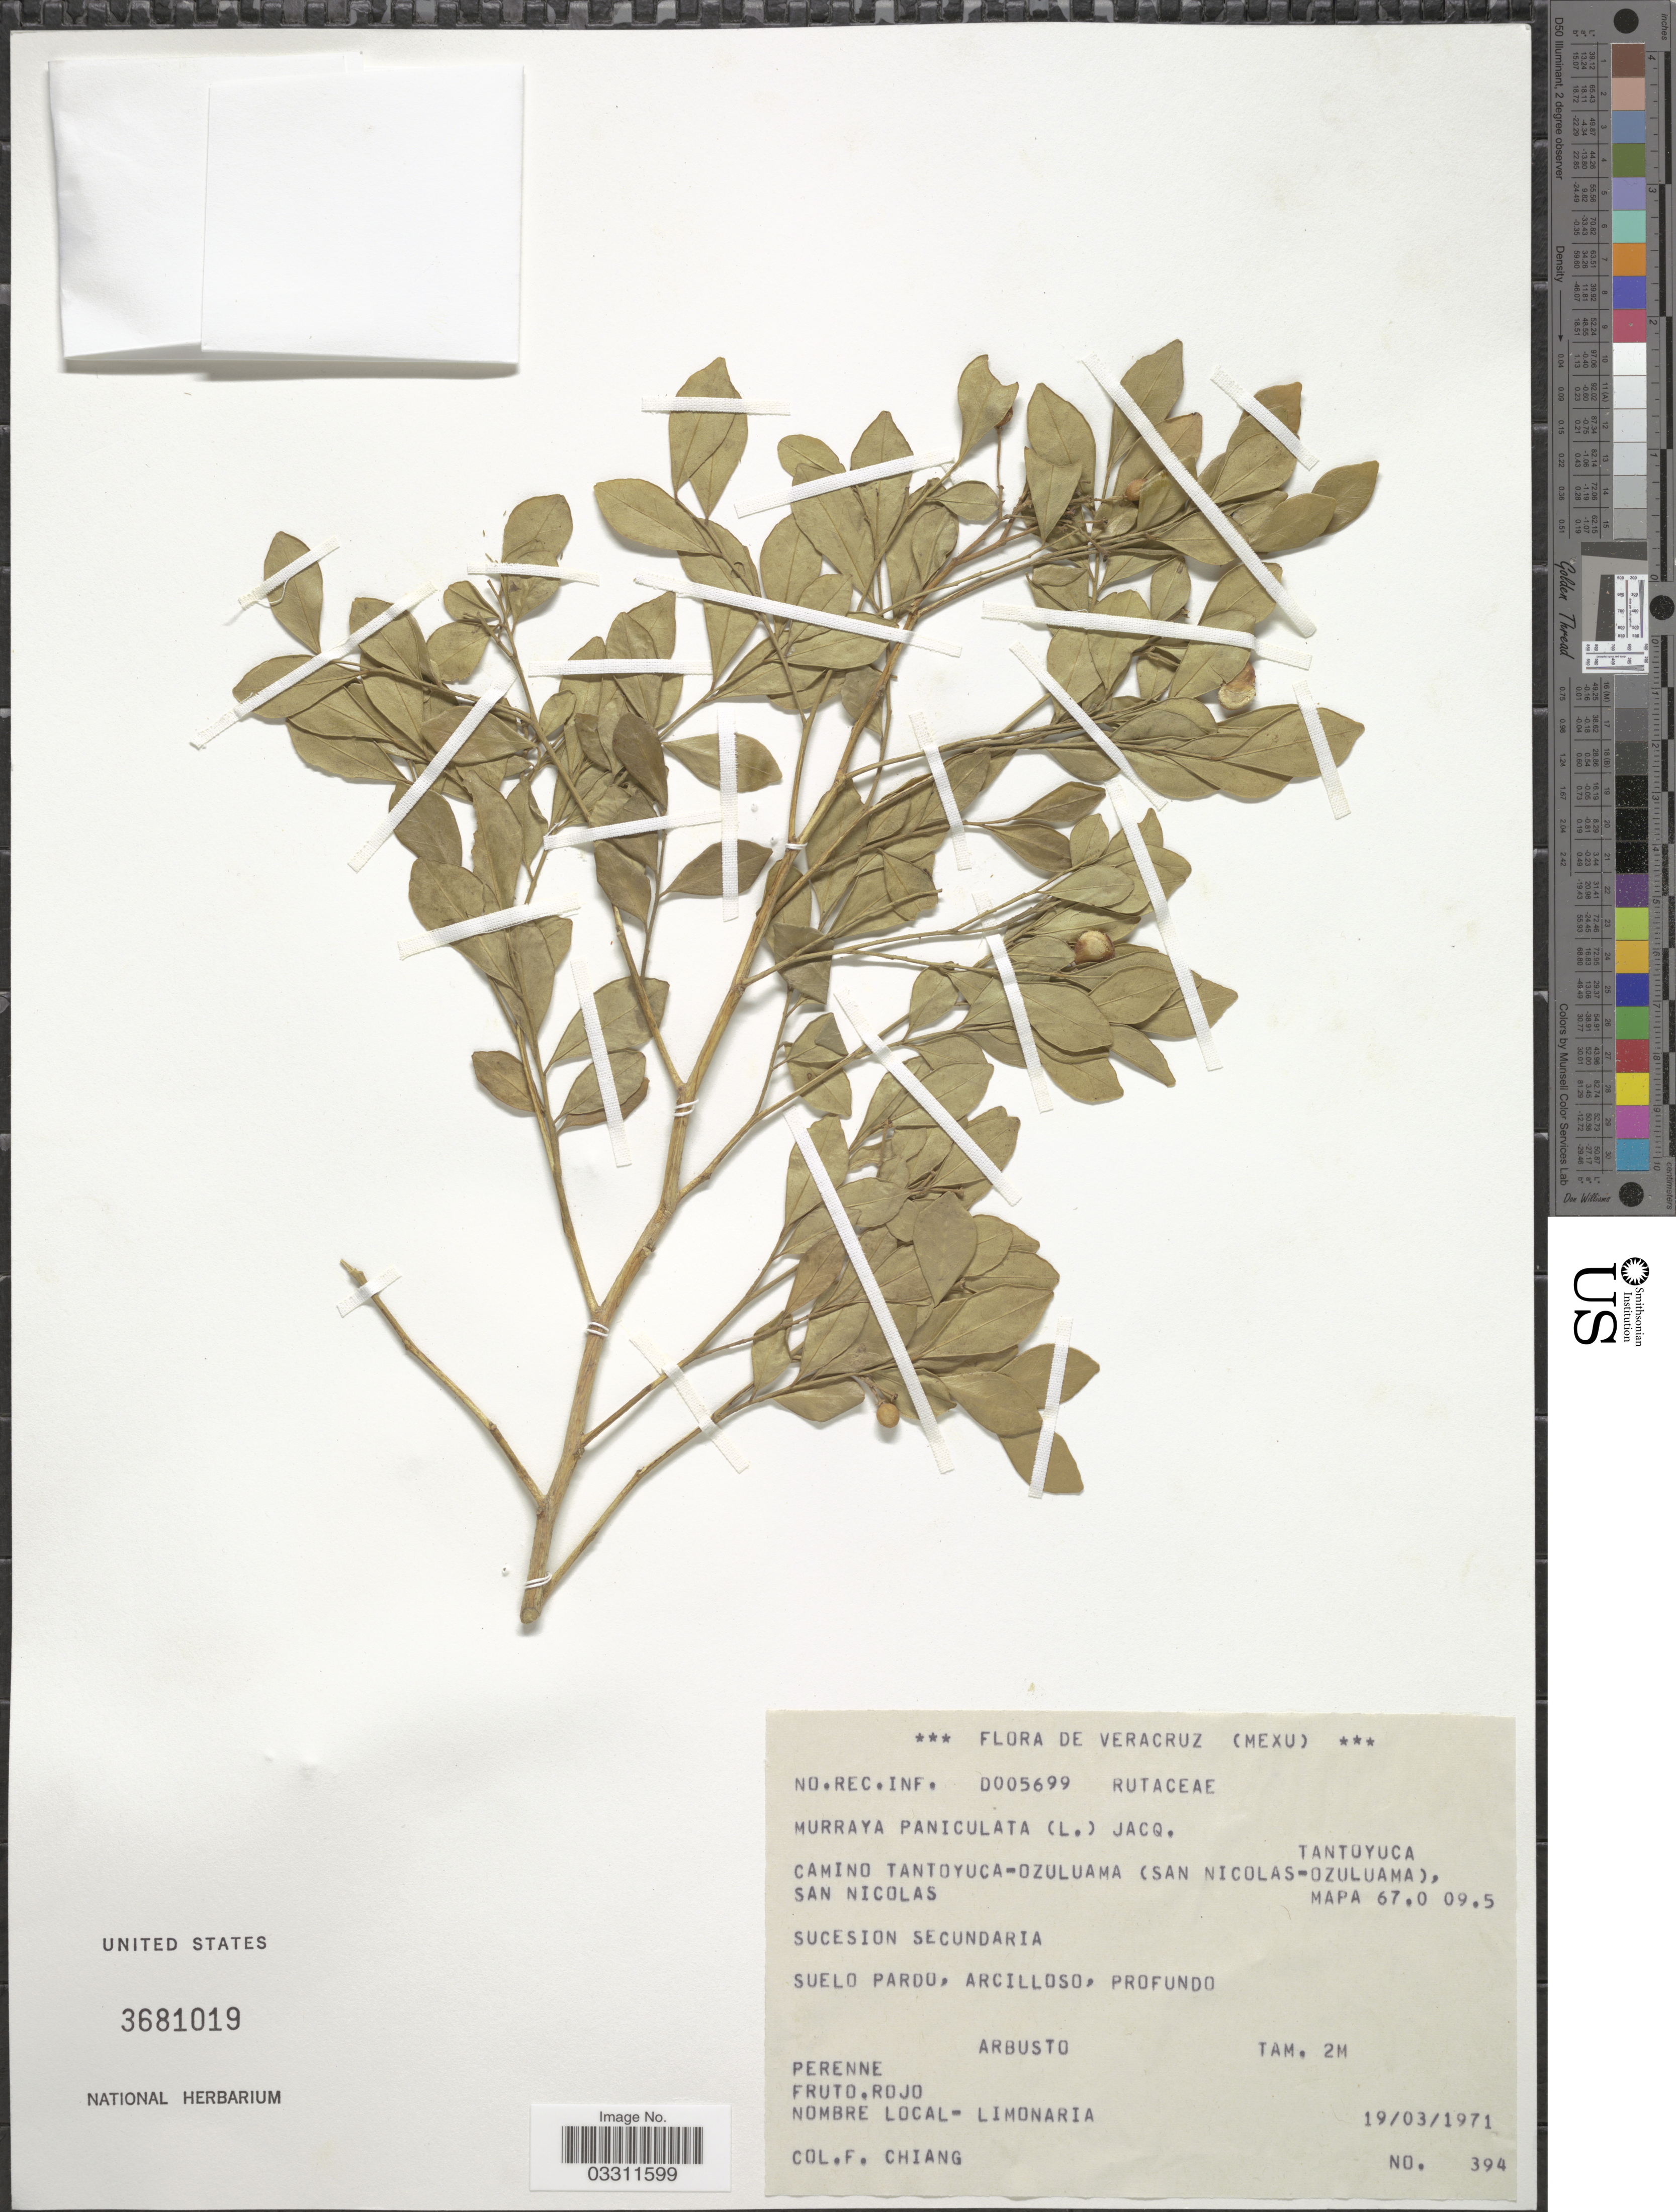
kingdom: Plantae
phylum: Tracheophyta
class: Magnoliopsida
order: Sapindales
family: Rutaceae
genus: Murraya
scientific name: Murraya paniculata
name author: (L.) Jack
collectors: F. Chiang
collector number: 394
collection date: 1971-03-19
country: Mexico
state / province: Veracruz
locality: Veracruz. Tantoyuca Camino Tantoyuca-Ozuluama (San Nicolas-Ozuluama), San Nicolas. Mapa 67.0 09.5.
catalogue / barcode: US 3681019